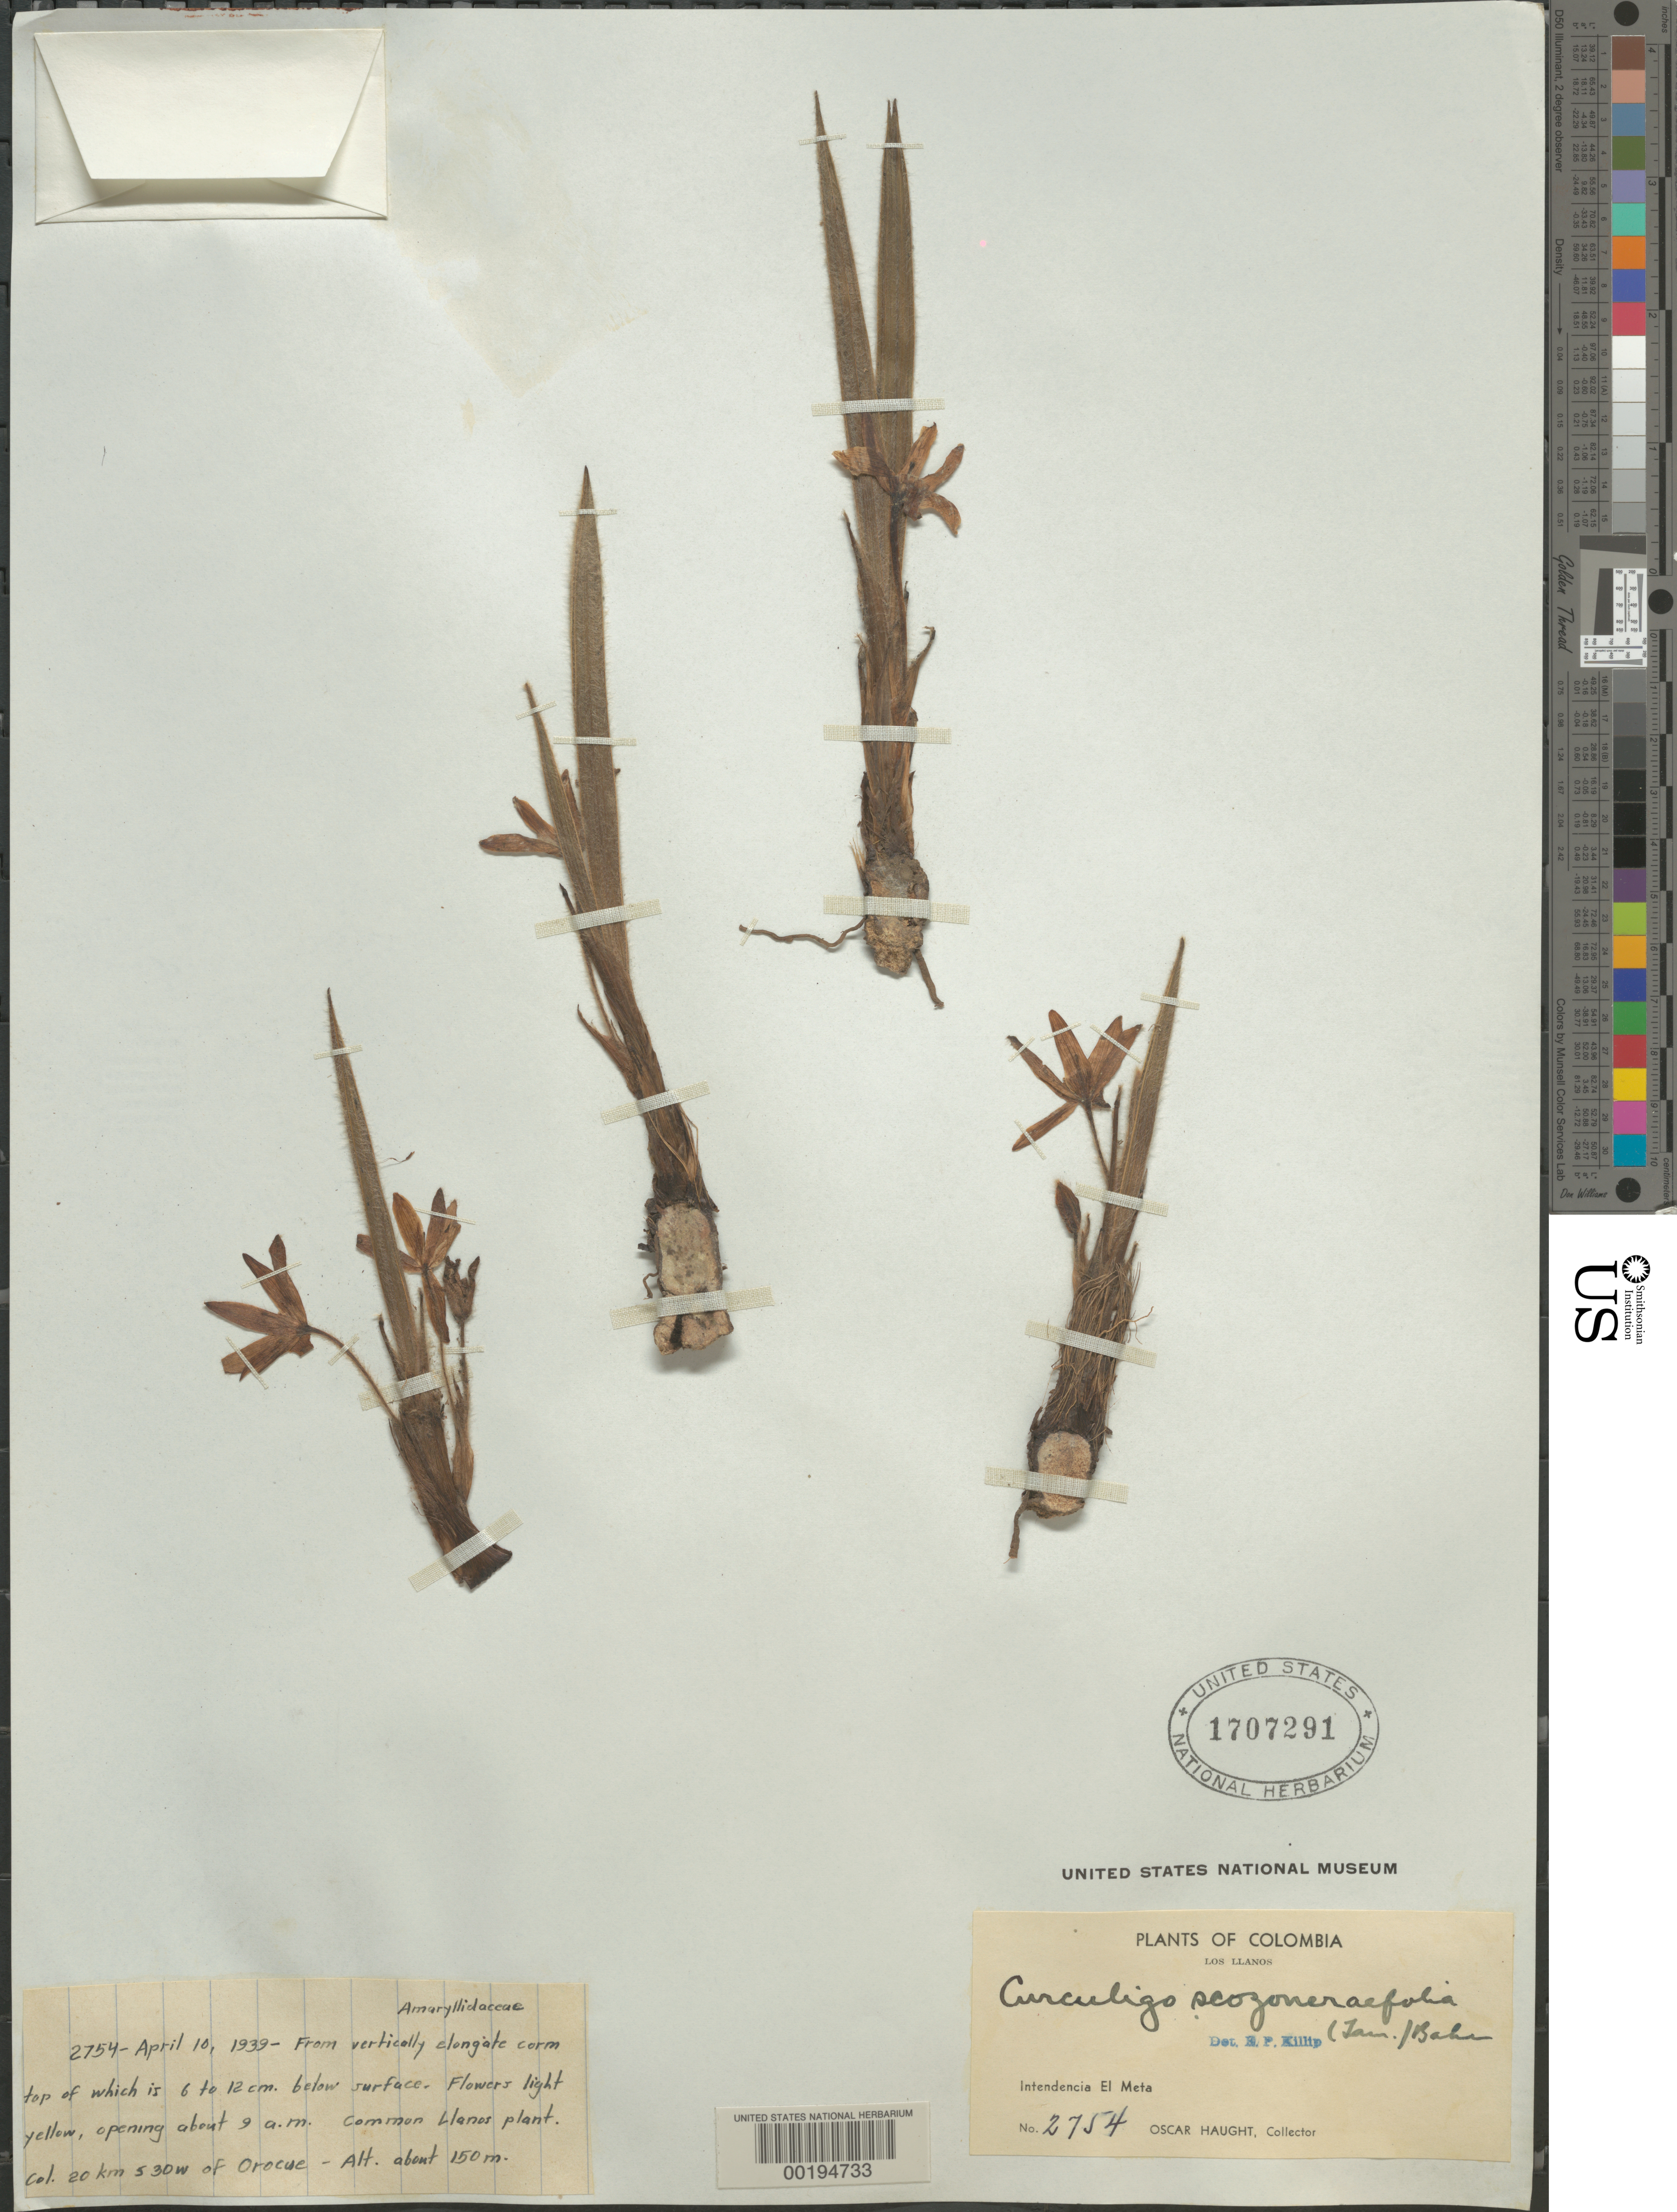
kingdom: Plantae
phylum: Tracheophyta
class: Liliopsida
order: Asparagales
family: Hypoxidaceae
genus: Curculigo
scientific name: Curculigo scorzonerifolia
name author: (Lam.) Baker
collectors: O. L. Haught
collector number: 2754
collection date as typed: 10 Apr 1939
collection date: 1939-04-10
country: Colombia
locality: Los Llano: intendencia el Meta: 20 km s 30 W of Orocue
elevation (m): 150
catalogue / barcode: US 1707291